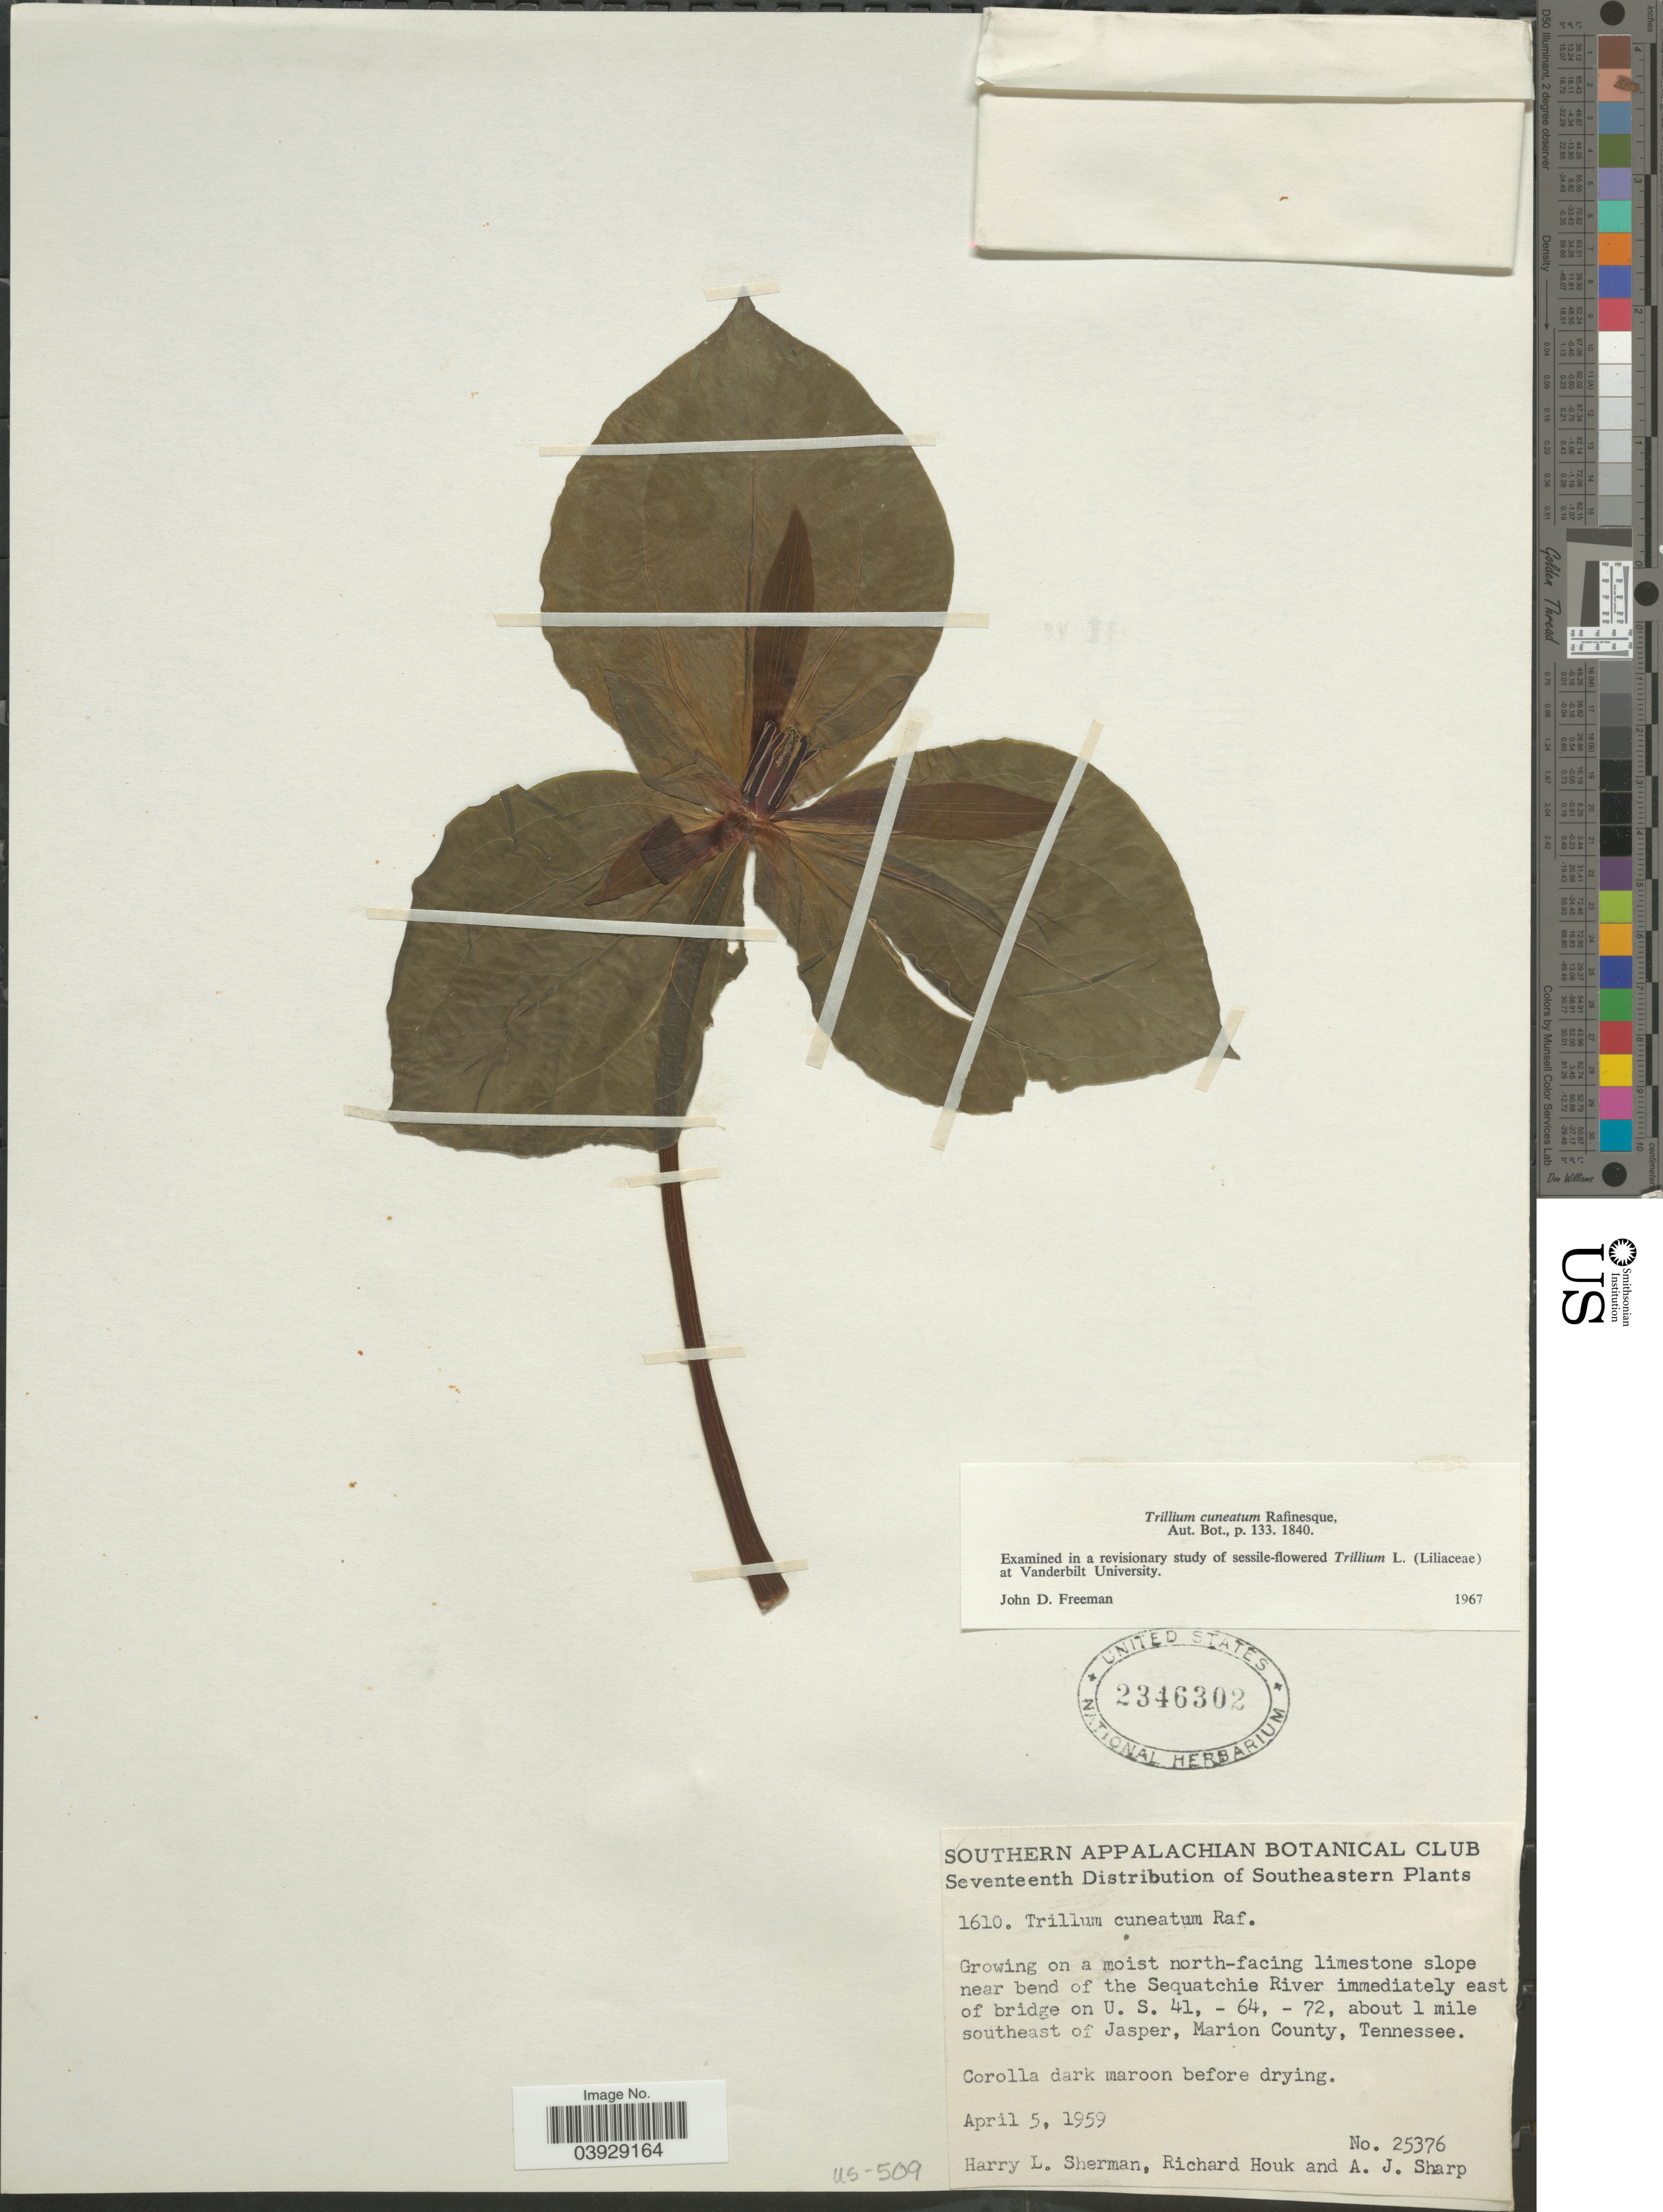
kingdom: Plantae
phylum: Tracheophyta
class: Liliopsida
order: Liliales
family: Melanthiaceae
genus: Trillium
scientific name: Trillium cuneatum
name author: Raf.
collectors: H. Sherman, R. Houk & A. J. Sharp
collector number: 25376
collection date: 1959-04-05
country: United States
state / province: Tennessee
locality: Southeastern. On a moist north-facing limestone slope near bend of the Sequatchie River immediately east of bridge on U. S. 41, - 64, - 72, about 1 mile southeast of Jasper, Marion County.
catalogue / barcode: US 2346302